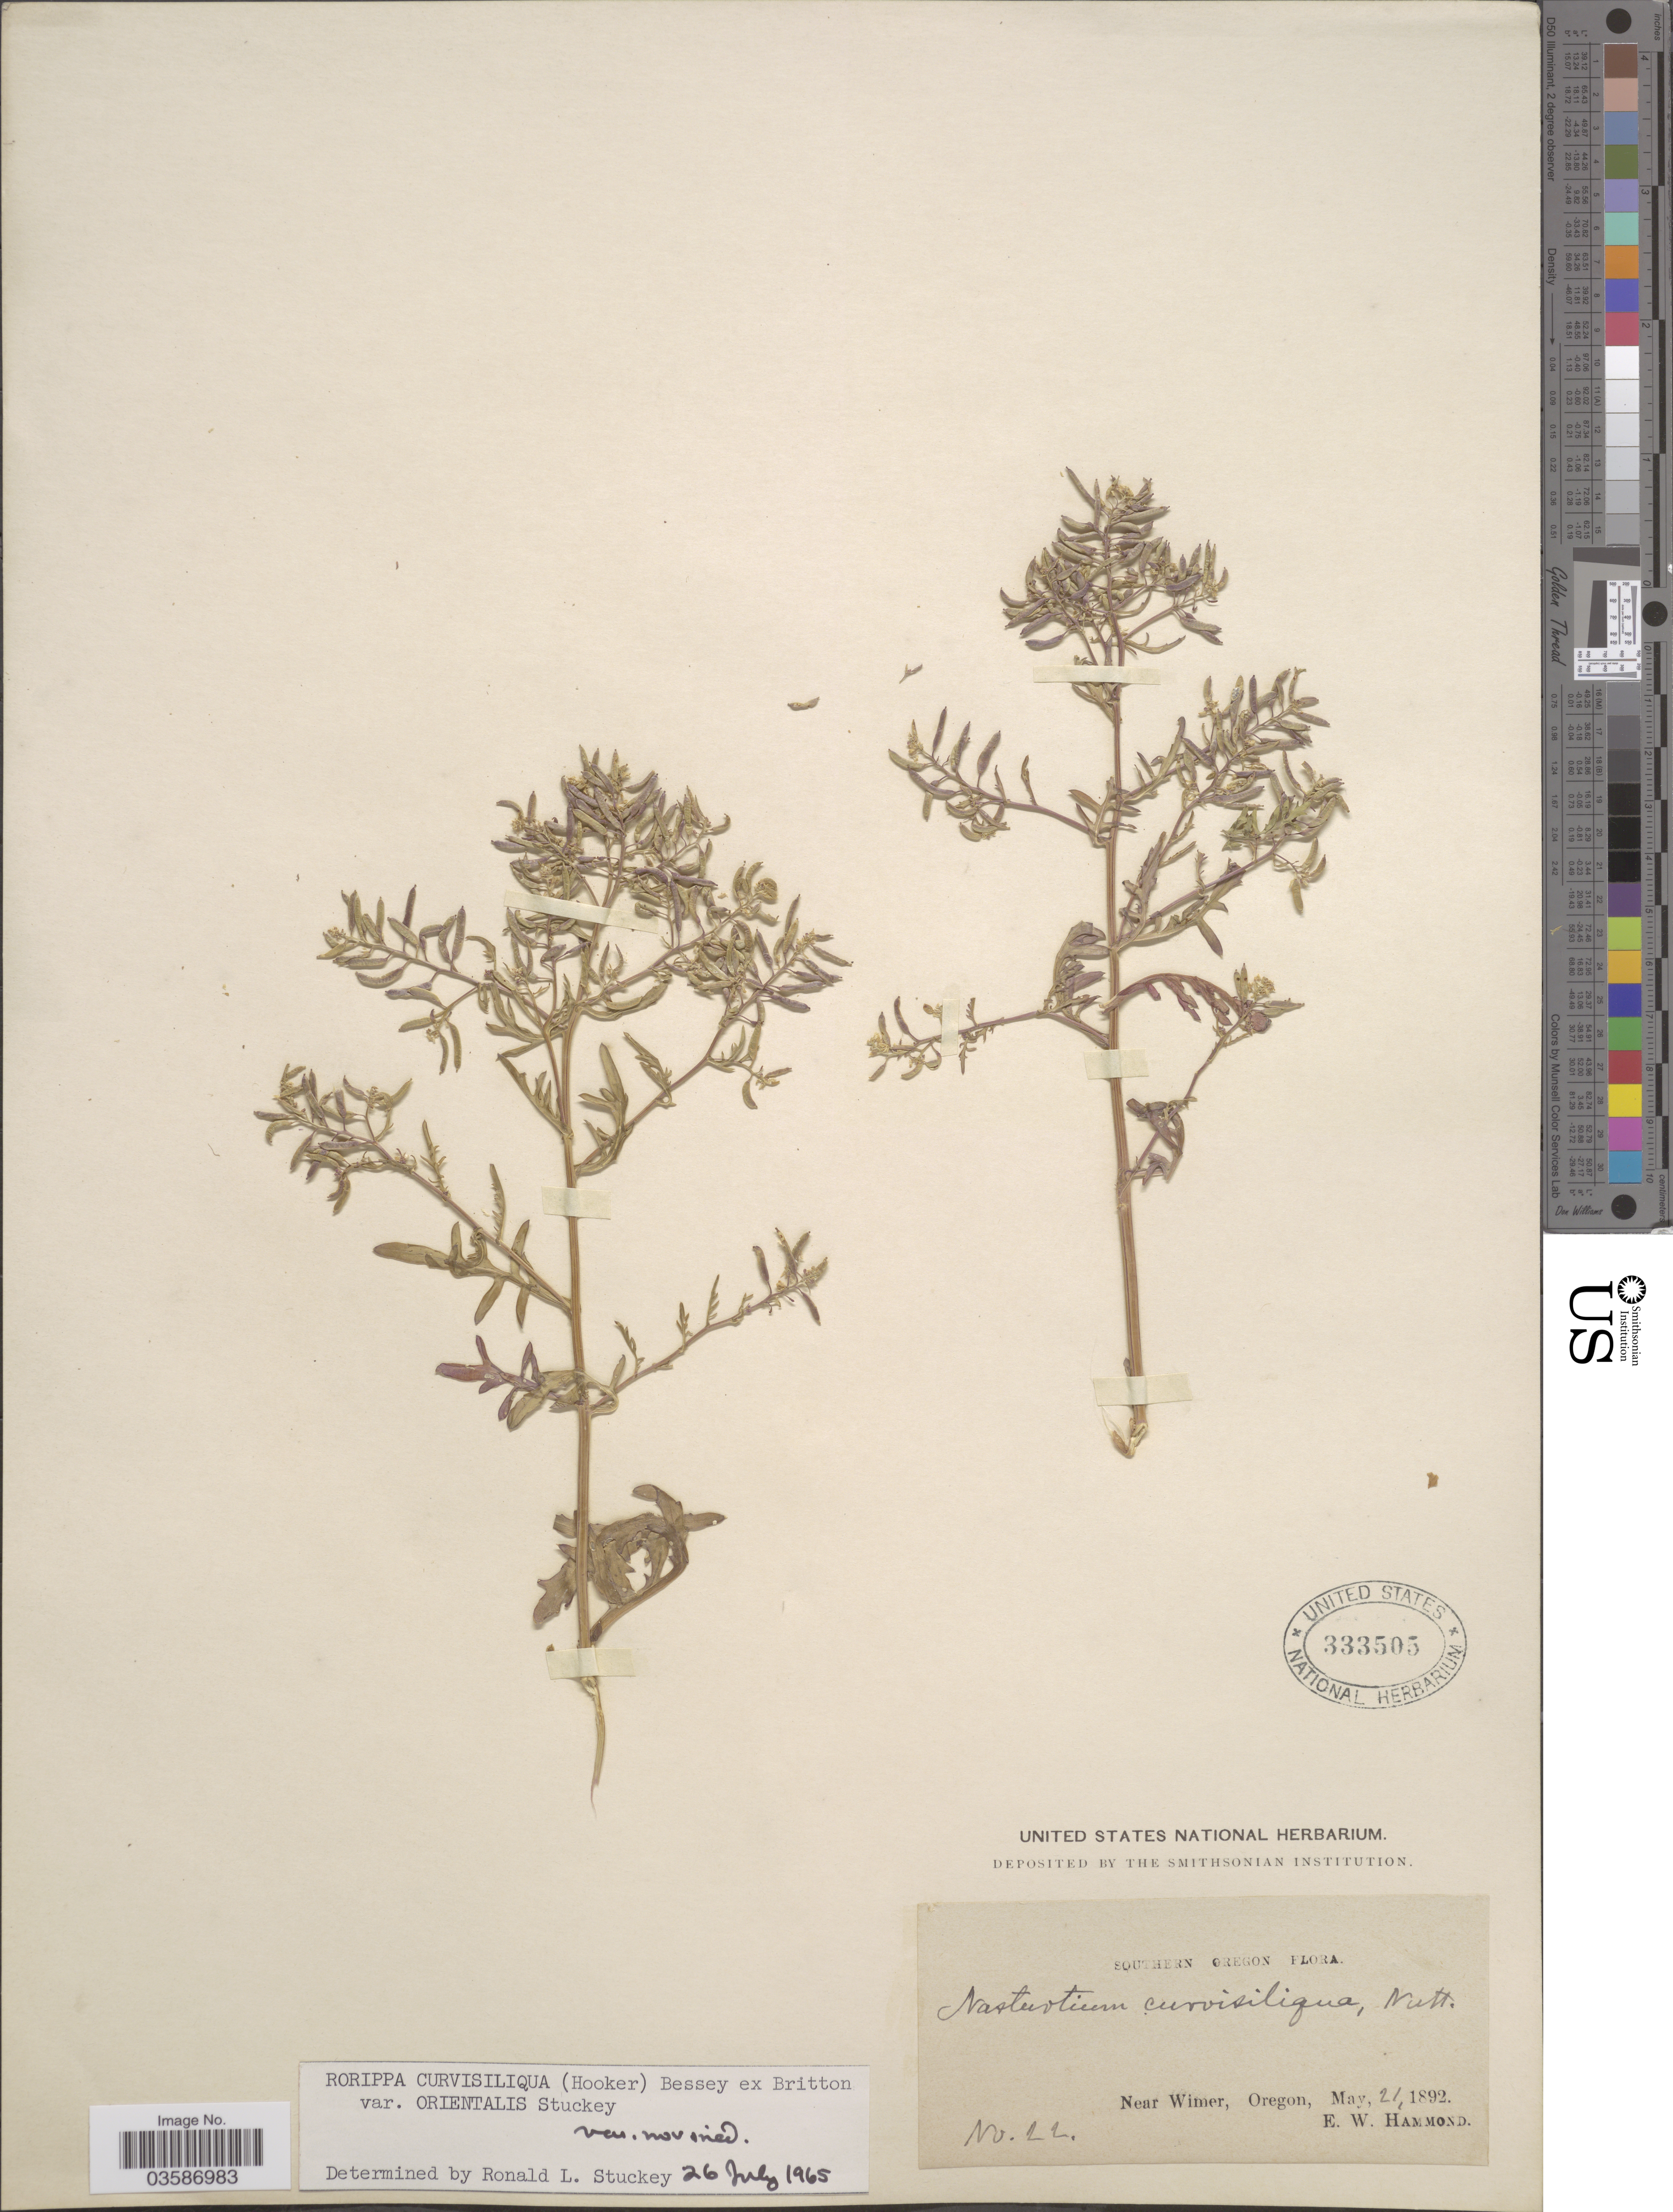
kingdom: Plantae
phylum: Tracheophyta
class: Magnoliopsida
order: Brassicales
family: Brassicaceae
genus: Rorippa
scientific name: Rorippa curvisiliqua var. orientalis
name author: Stuckey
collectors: E. Hammond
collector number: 22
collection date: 1892-05-21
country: United States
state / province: Oregon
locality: Southern Oregon. Near Wimer.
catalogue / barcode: US 333505